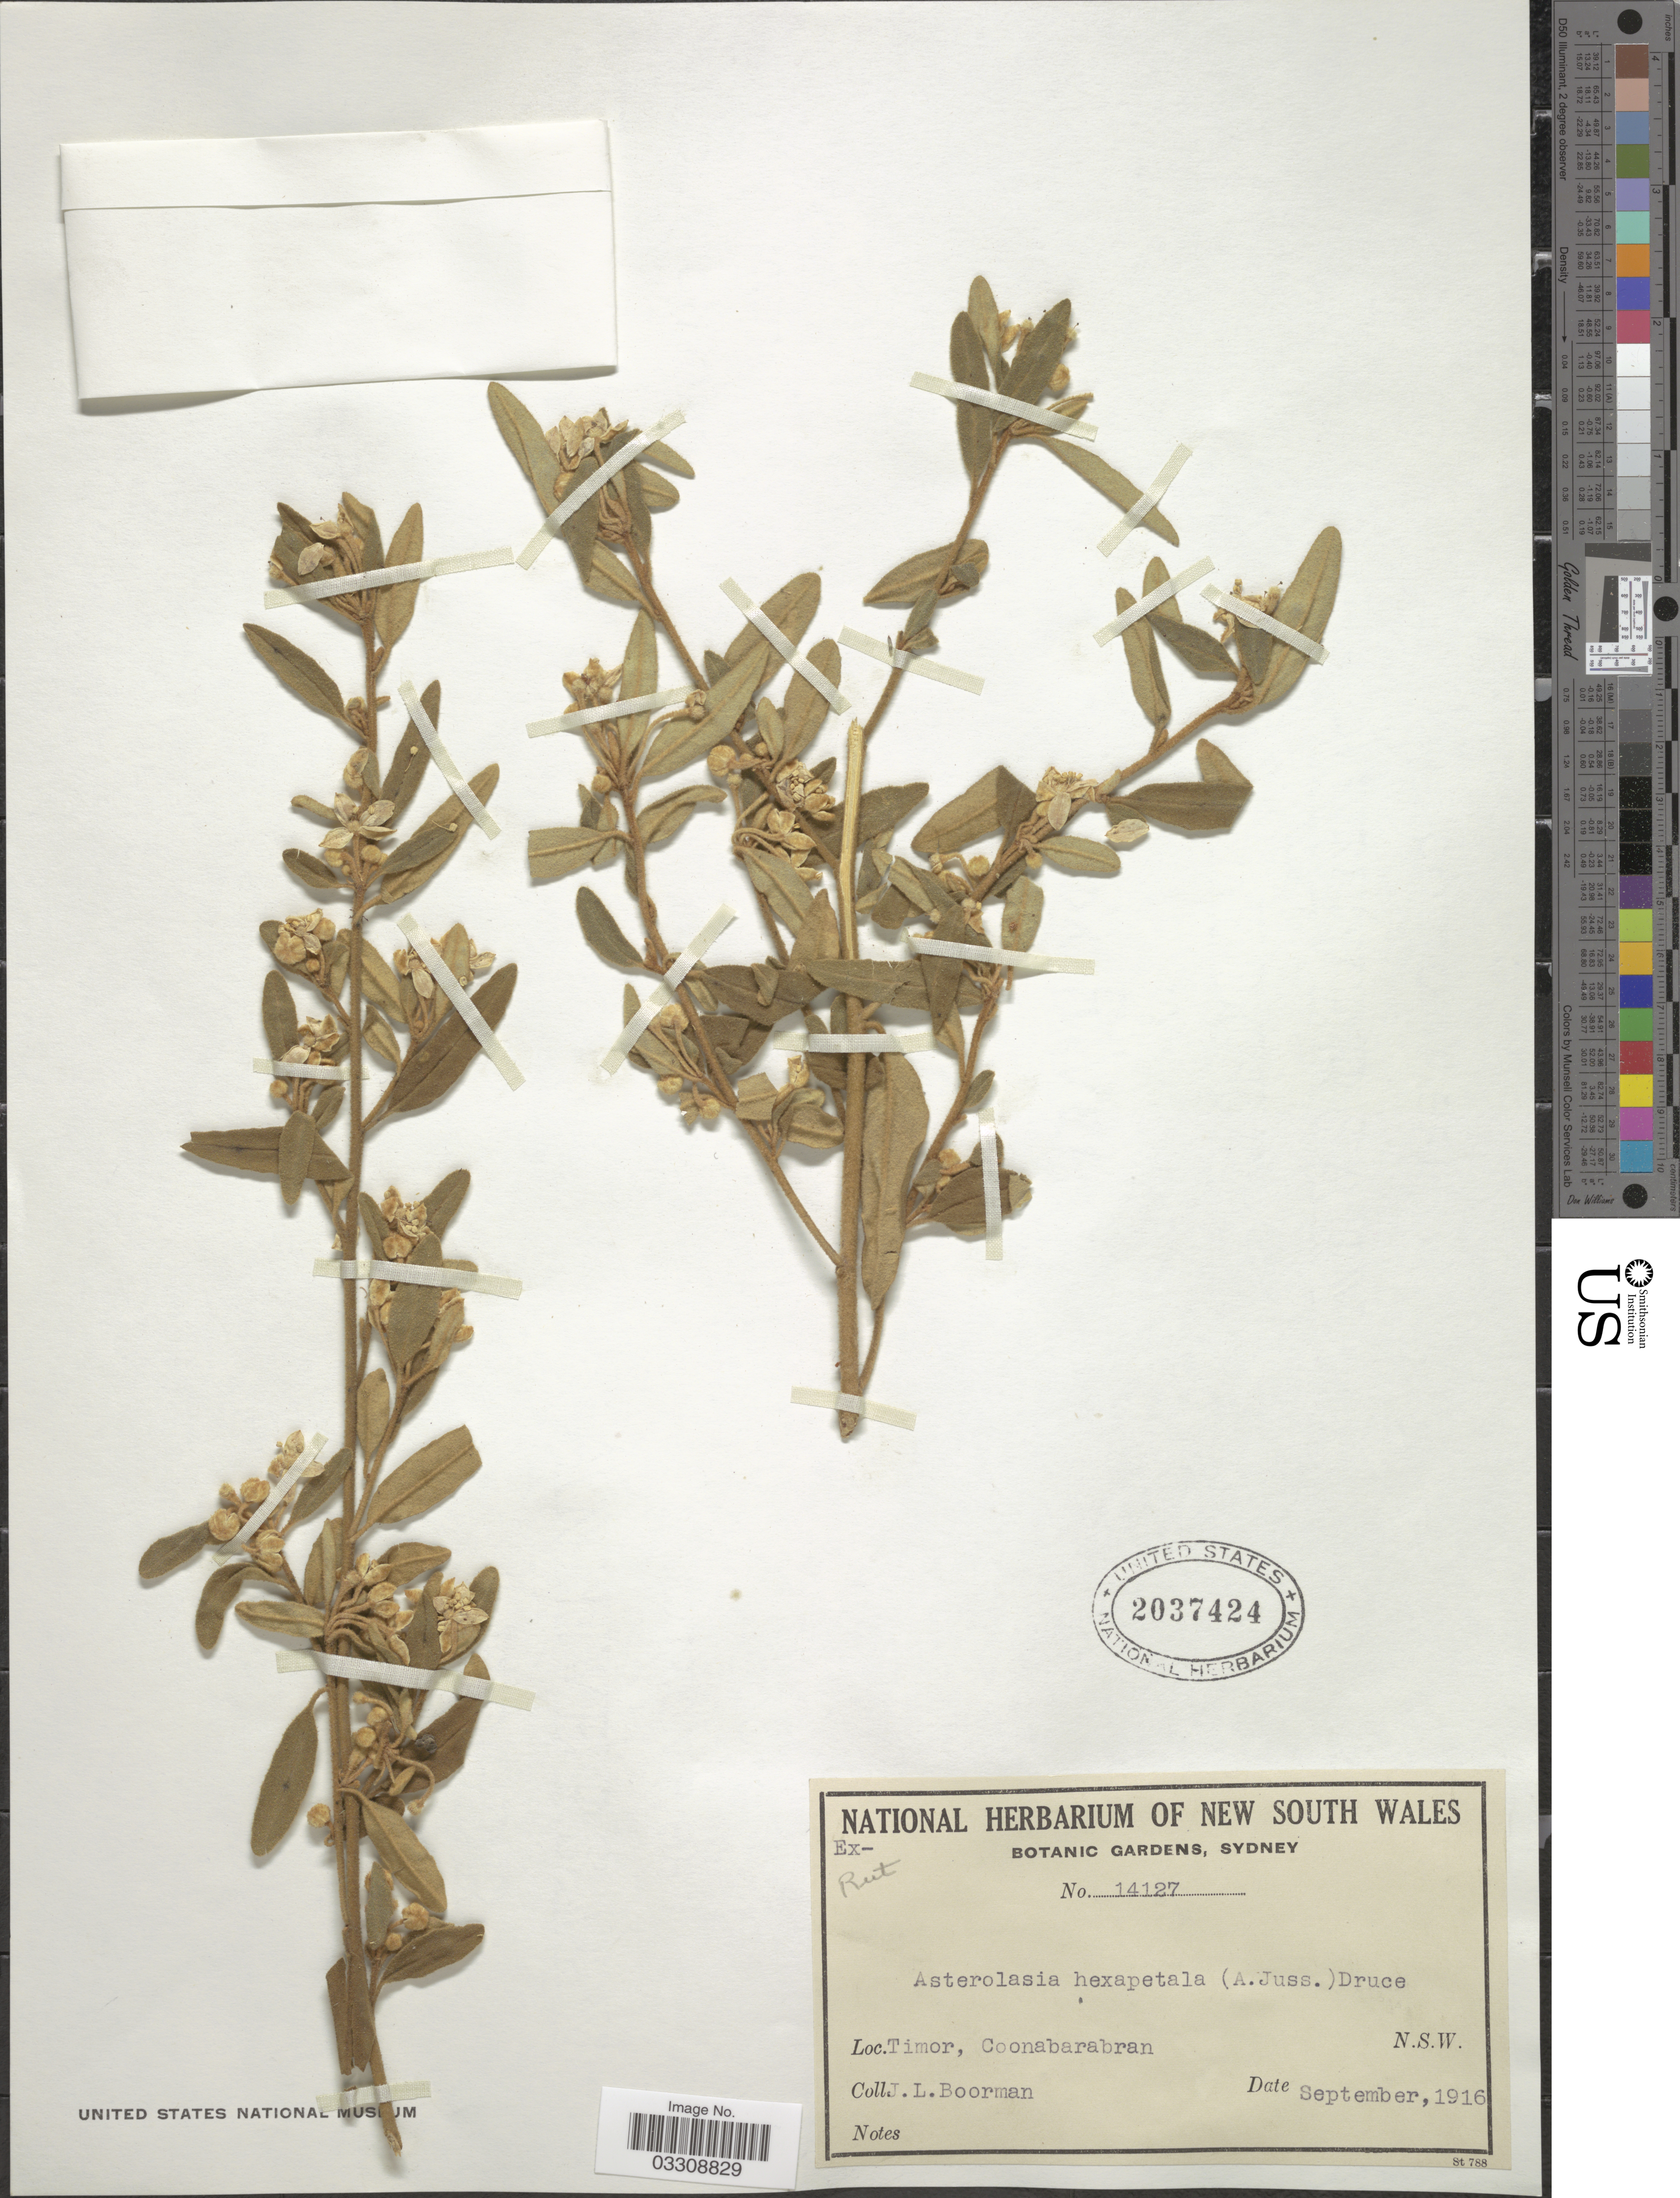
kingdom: Plantae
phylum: Tracheophyta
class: Magnoliopsida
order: Sapindales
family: Rutaceae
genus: Asterolasia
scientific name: Asterolasia hexapetala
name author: (A. Juss.) Druce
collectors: J. Boorman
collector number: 14127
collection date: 1916-09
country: Australia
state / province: New South Wales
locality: Timor, Coonabarabran.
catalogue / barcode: US 2037424